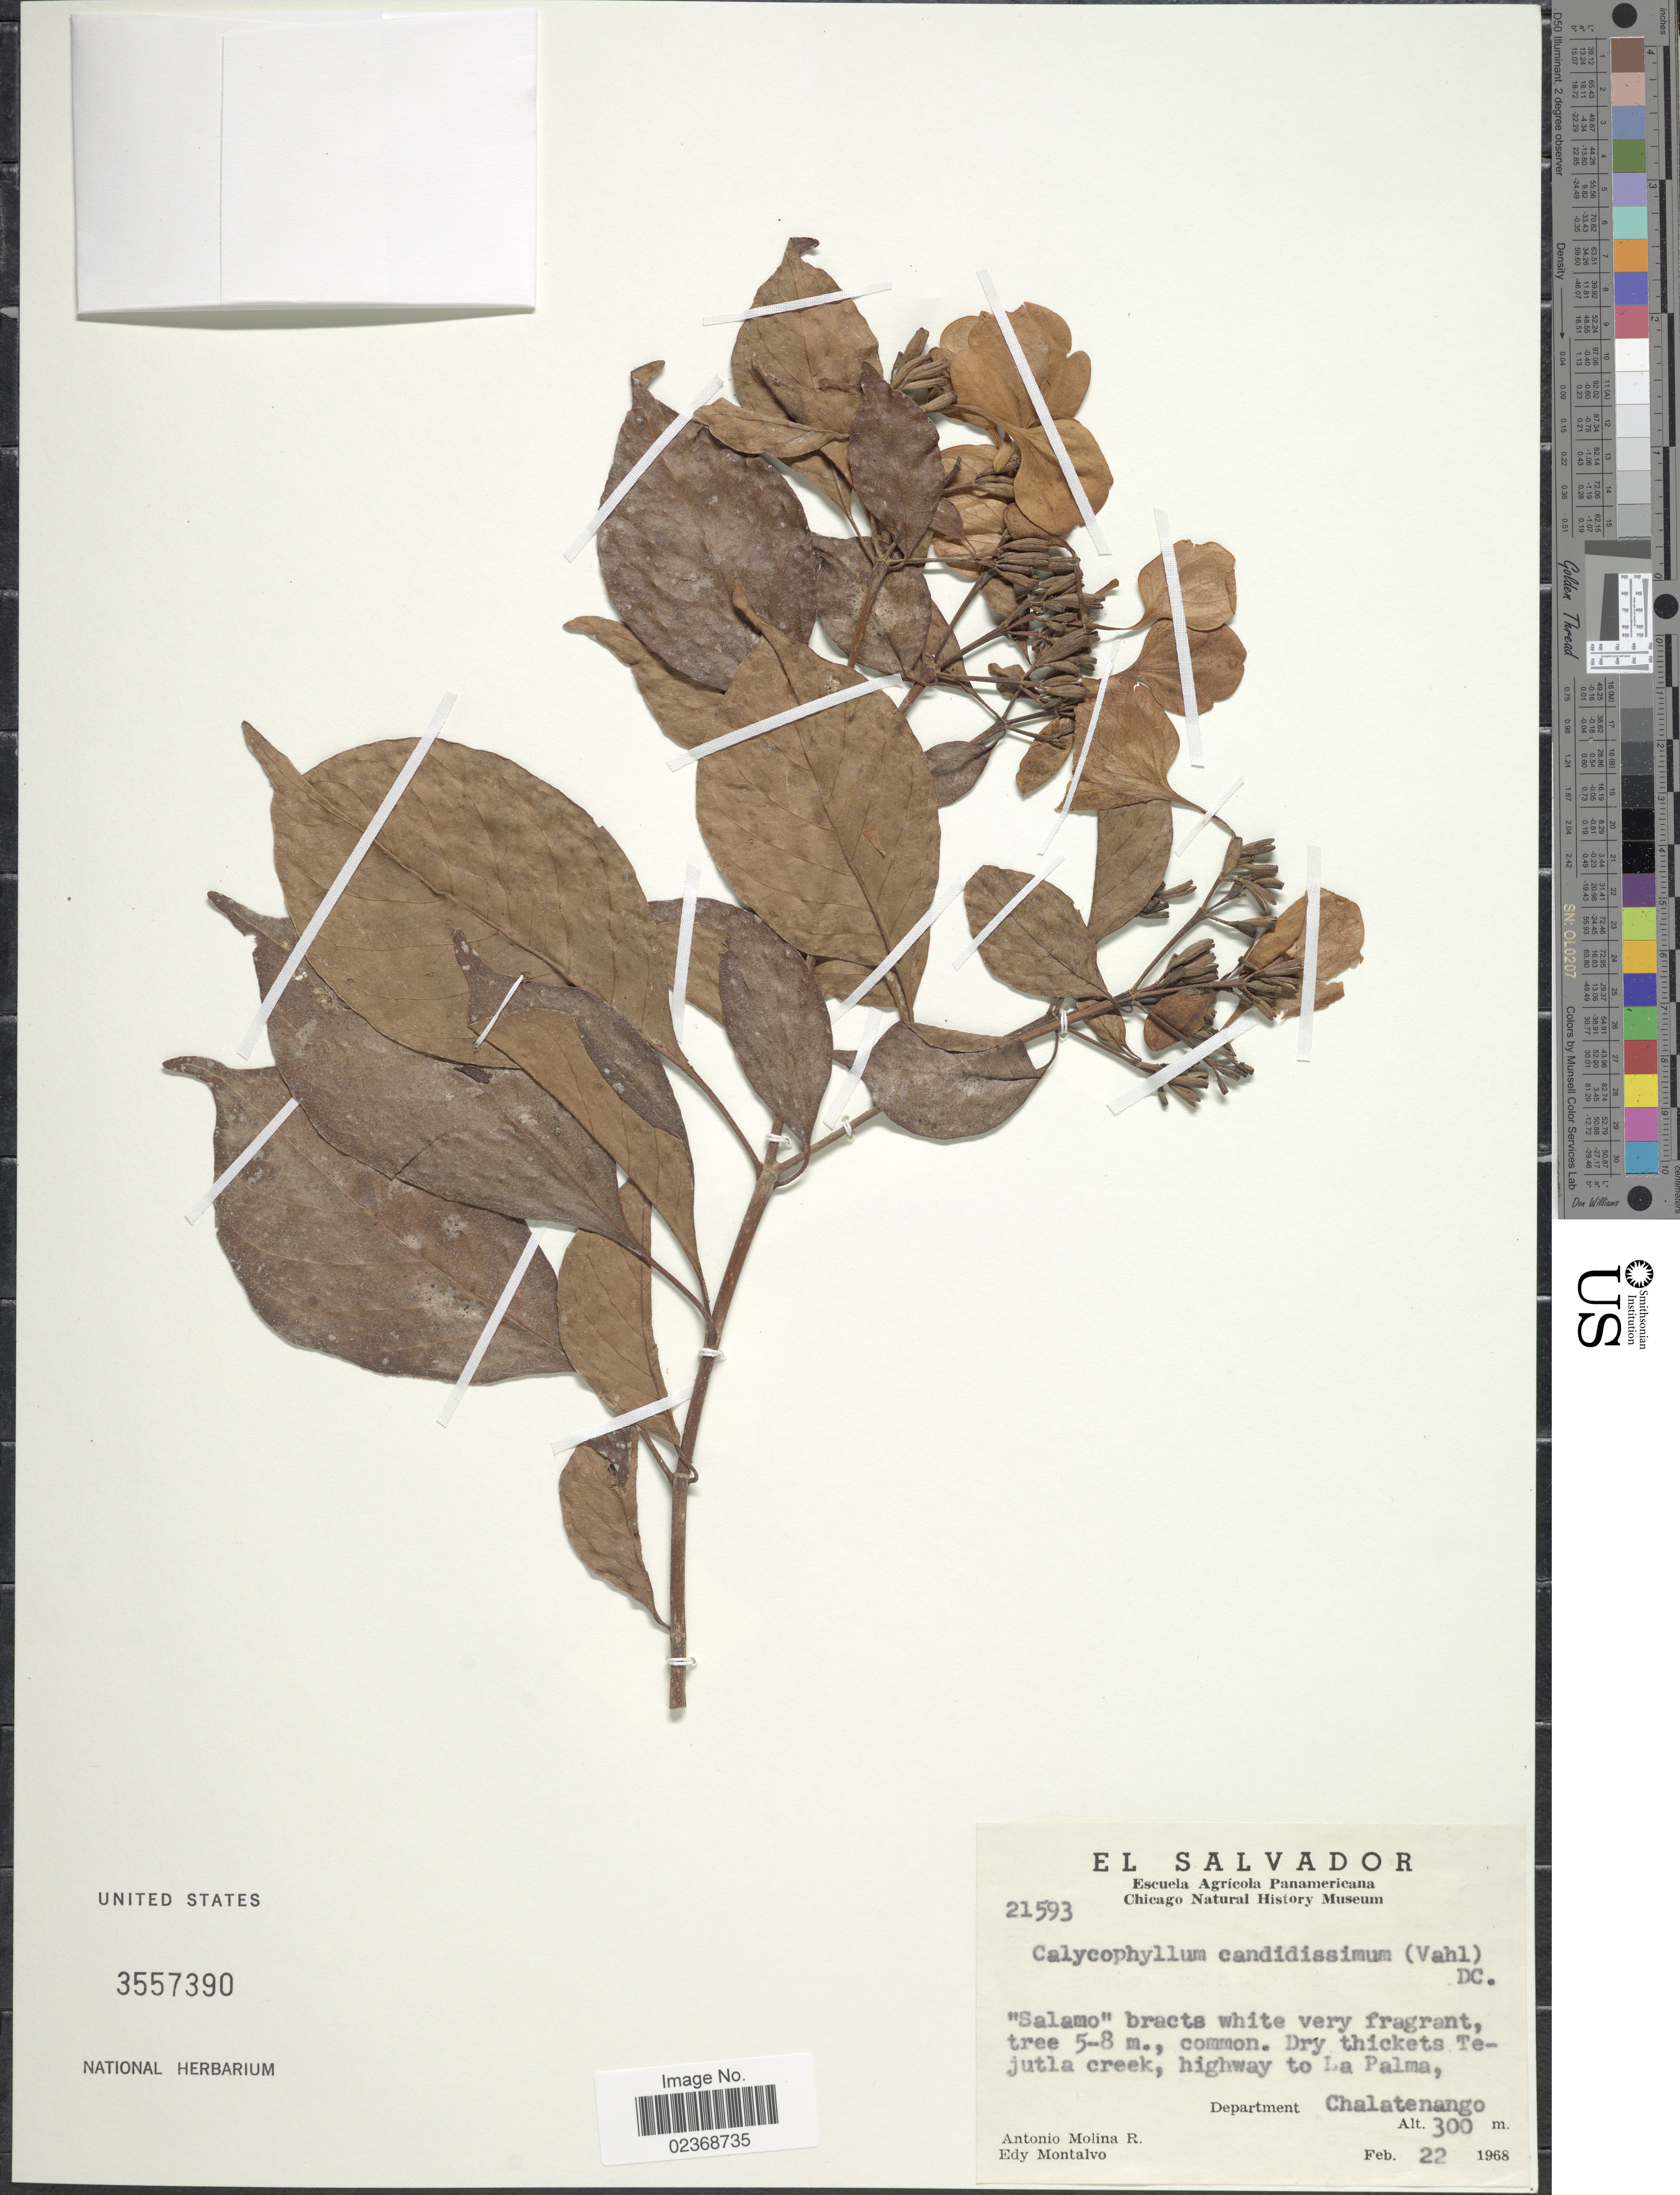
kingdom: Plantae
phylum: Tracheophyta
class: Magnoliopsida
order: Gentianales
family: Rubiaceae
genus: Calycophyllum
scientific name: Calycophyllum candidissimum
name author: (Vahl) DC.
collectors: A. Molina R. & E. A. Montalvo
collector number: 21593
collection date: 1968-02-22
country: El Salvador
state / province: Chalatenango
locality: Dry thickets Tejutla Creek, highway to La Palma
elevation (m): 300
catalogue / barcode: US 3557390